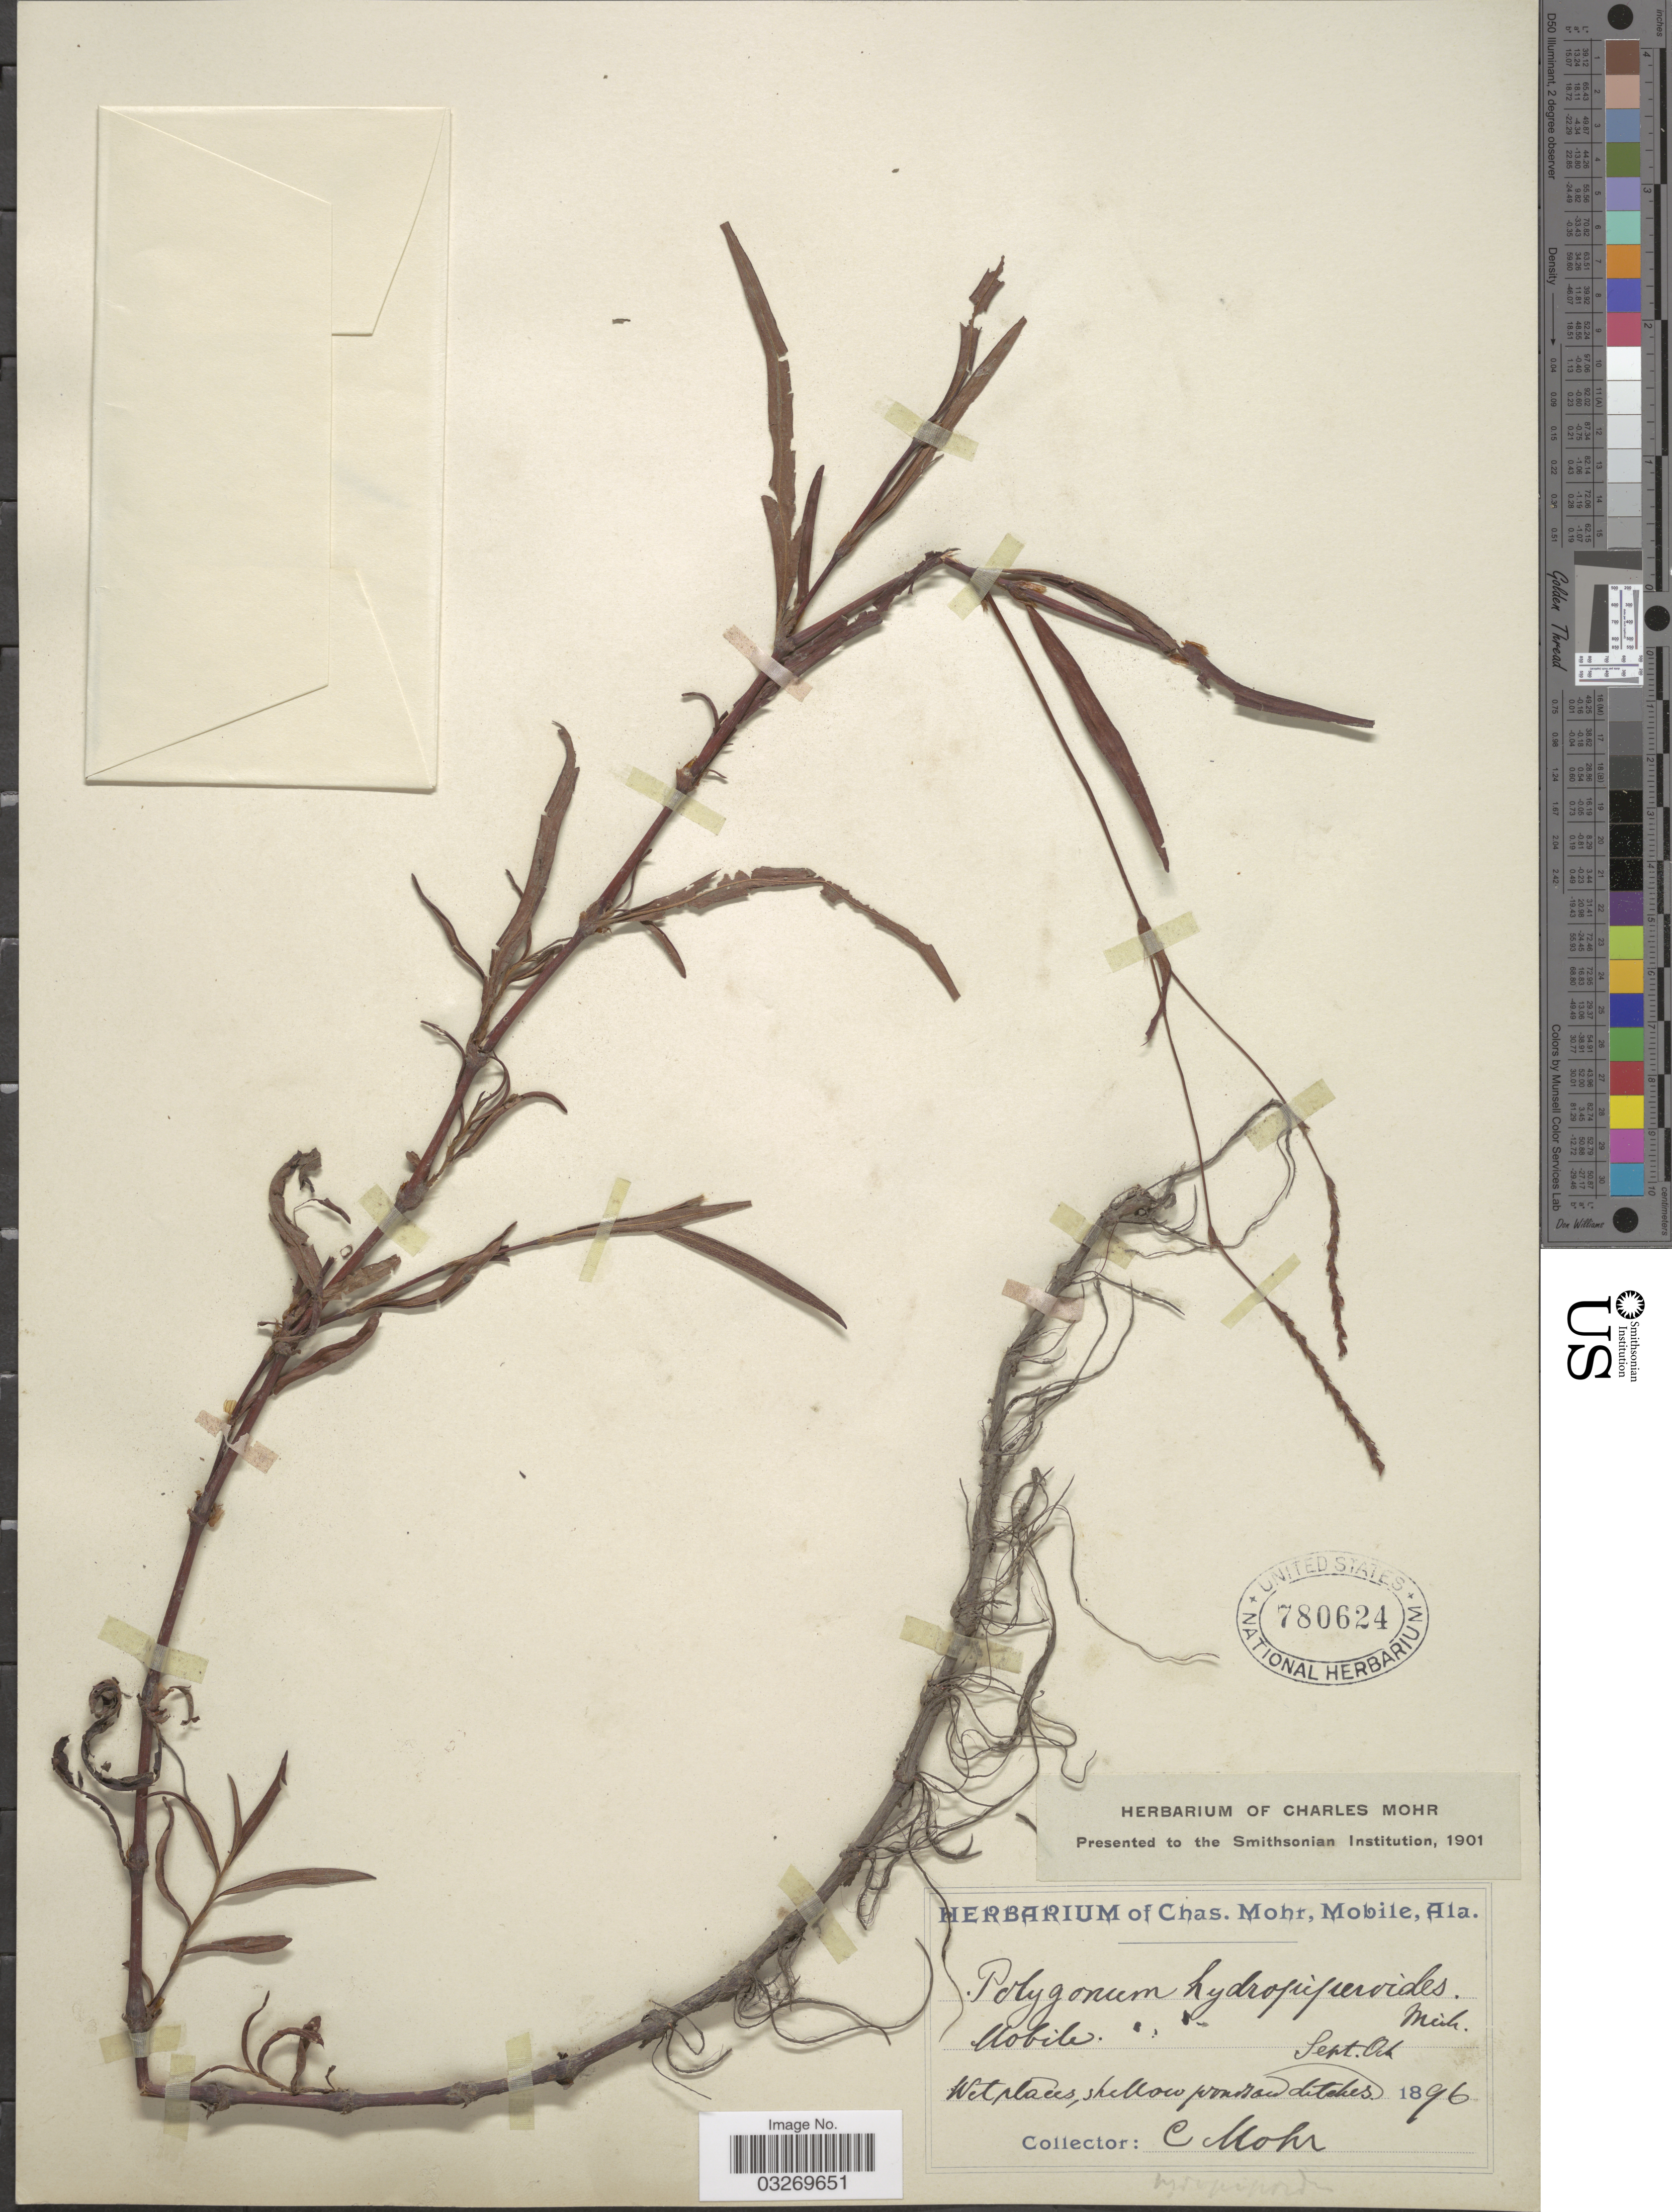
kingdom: Plantae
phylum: Tracheophyta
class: Magnoliopsida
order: Caryophyllales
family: Polygonaceae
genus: Persicaria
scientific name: Persicaria hydropiperoides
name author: (Michx.) Small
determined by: Atha, D. E.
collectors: Mohr, C. T. (herbarium)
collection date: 1896-09/1896-10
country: United States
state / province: Alabama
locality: Mobile.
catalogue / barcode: US 780624